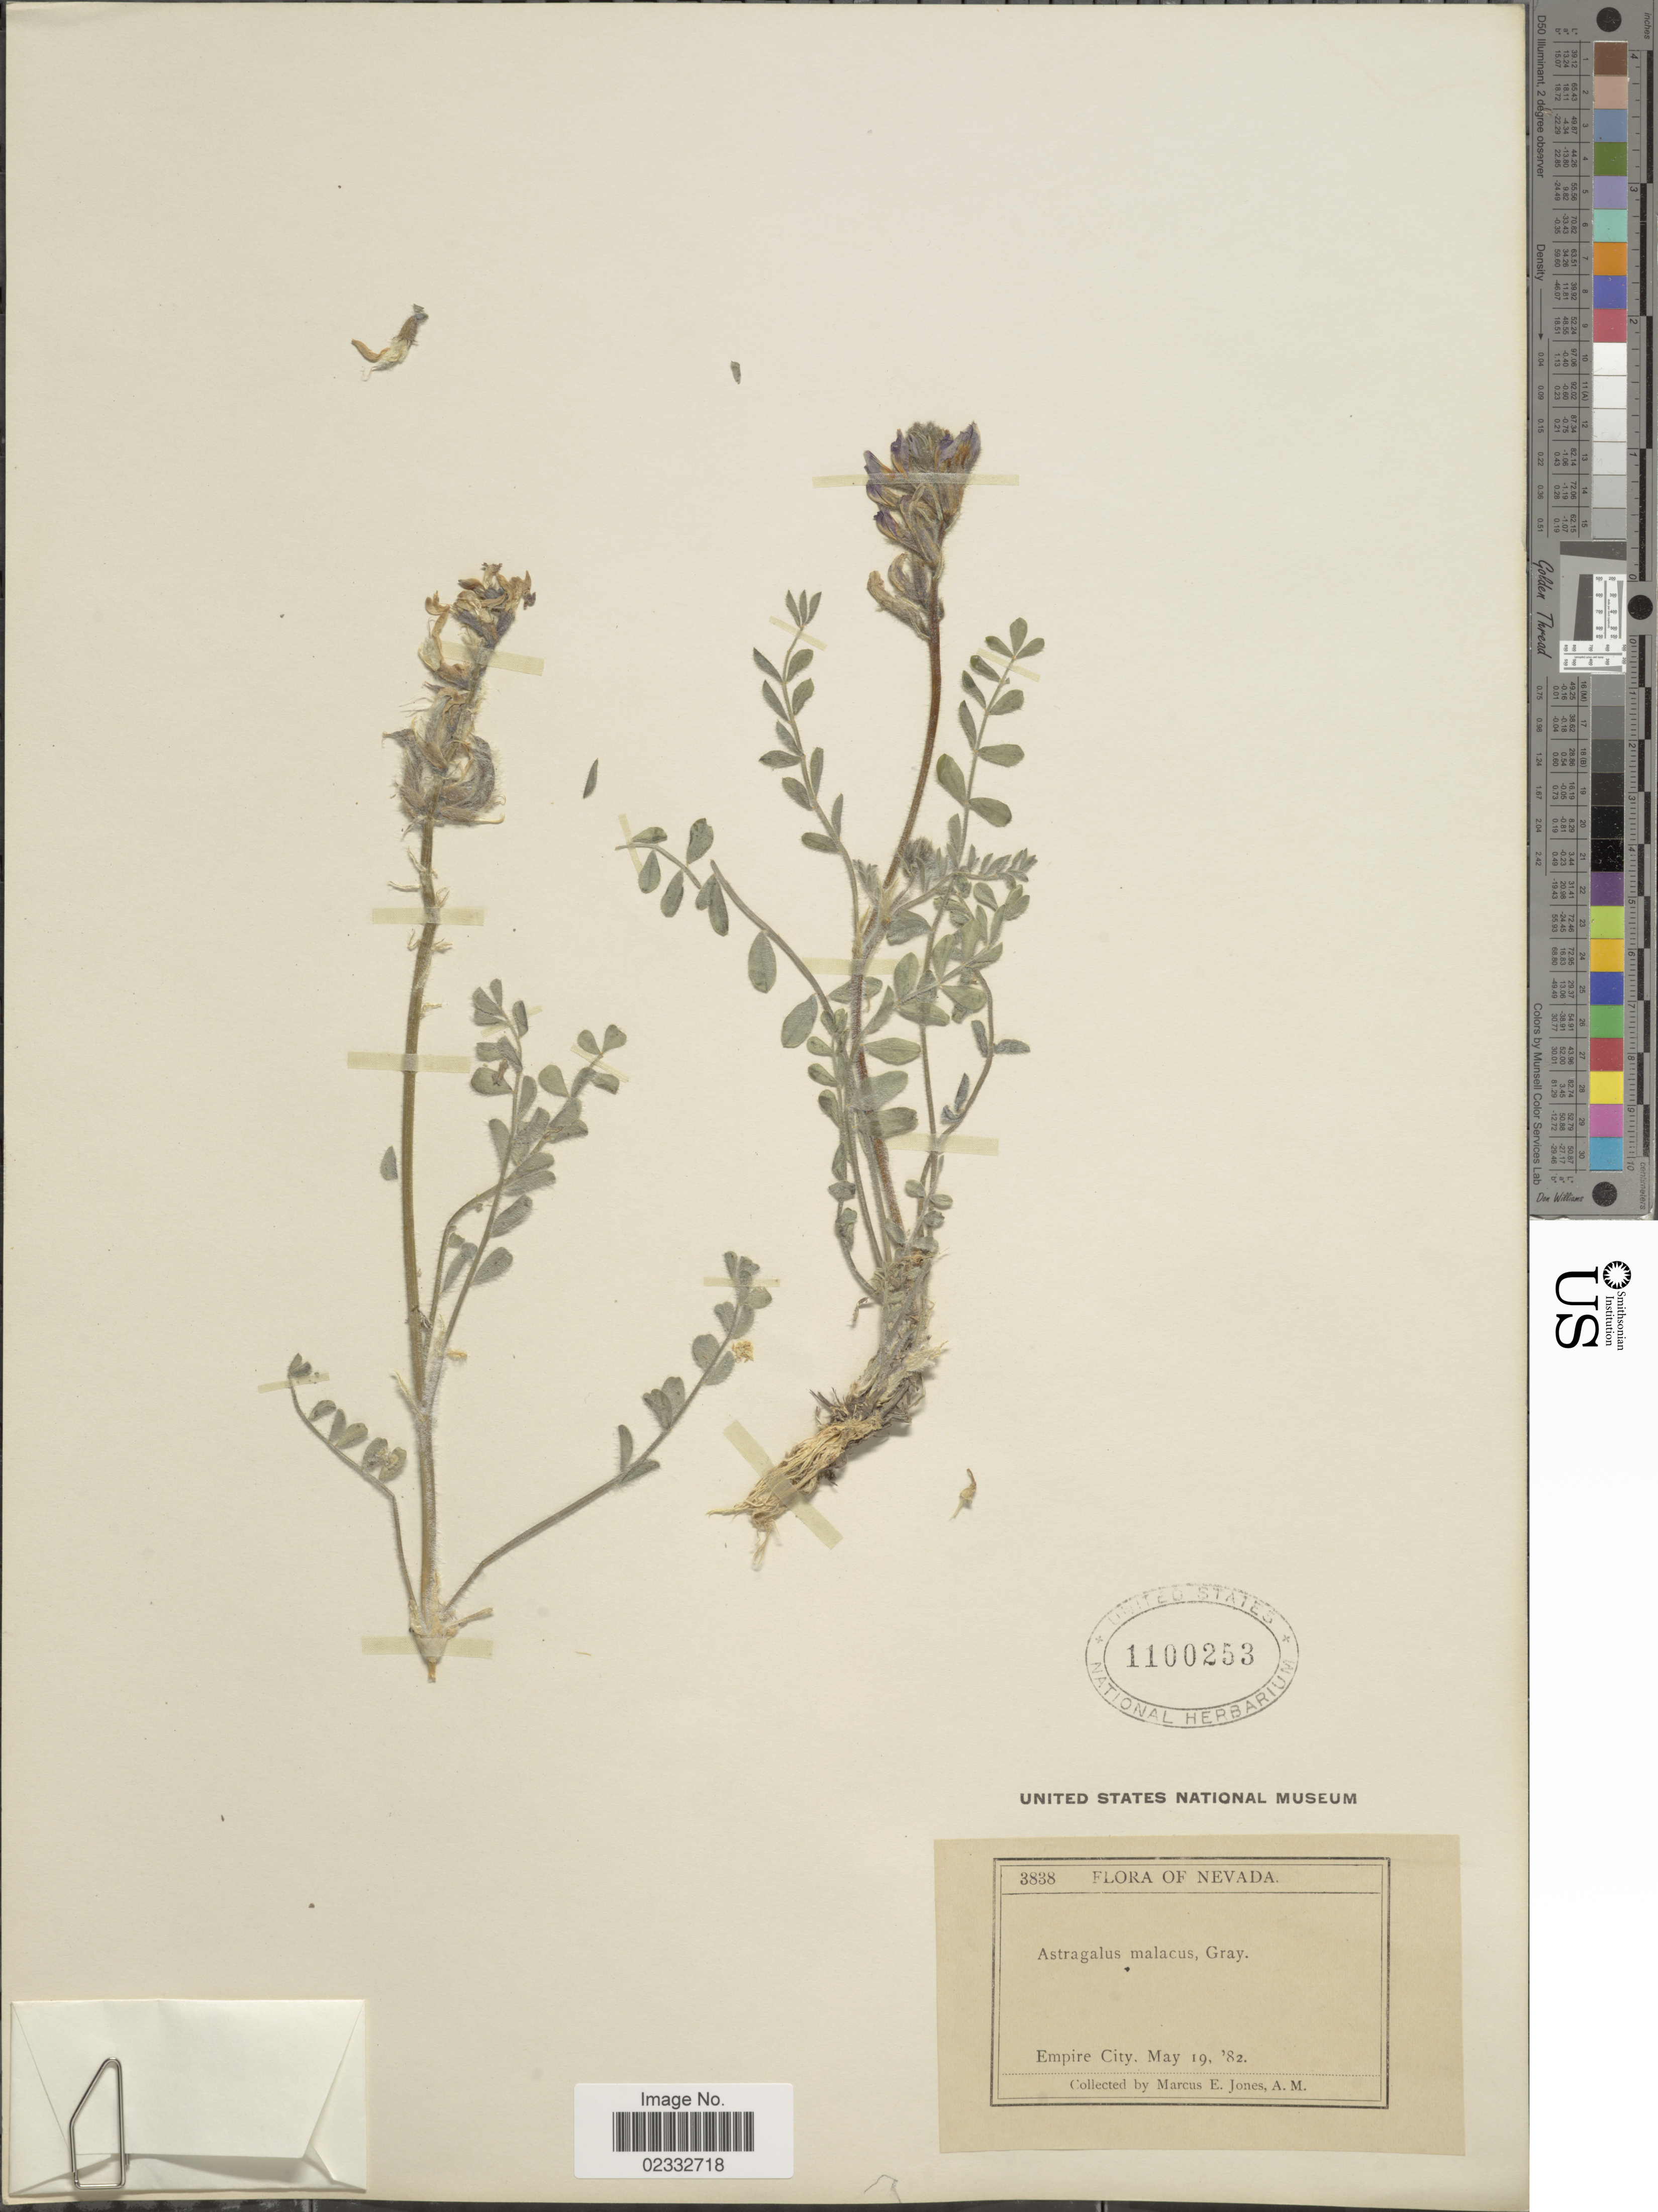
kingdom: Plantae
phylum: Tracheophyta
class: Magnoliopsida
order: Fabales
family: Fabaceae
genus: Astragalus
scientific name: Astragalus malacus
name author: A. Gray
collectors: M. E. Jones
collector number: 3838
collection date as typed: Transcribed d/m/y: 19/5/82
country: United States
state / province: Nevada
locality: Empire City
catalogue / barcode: US 1100253